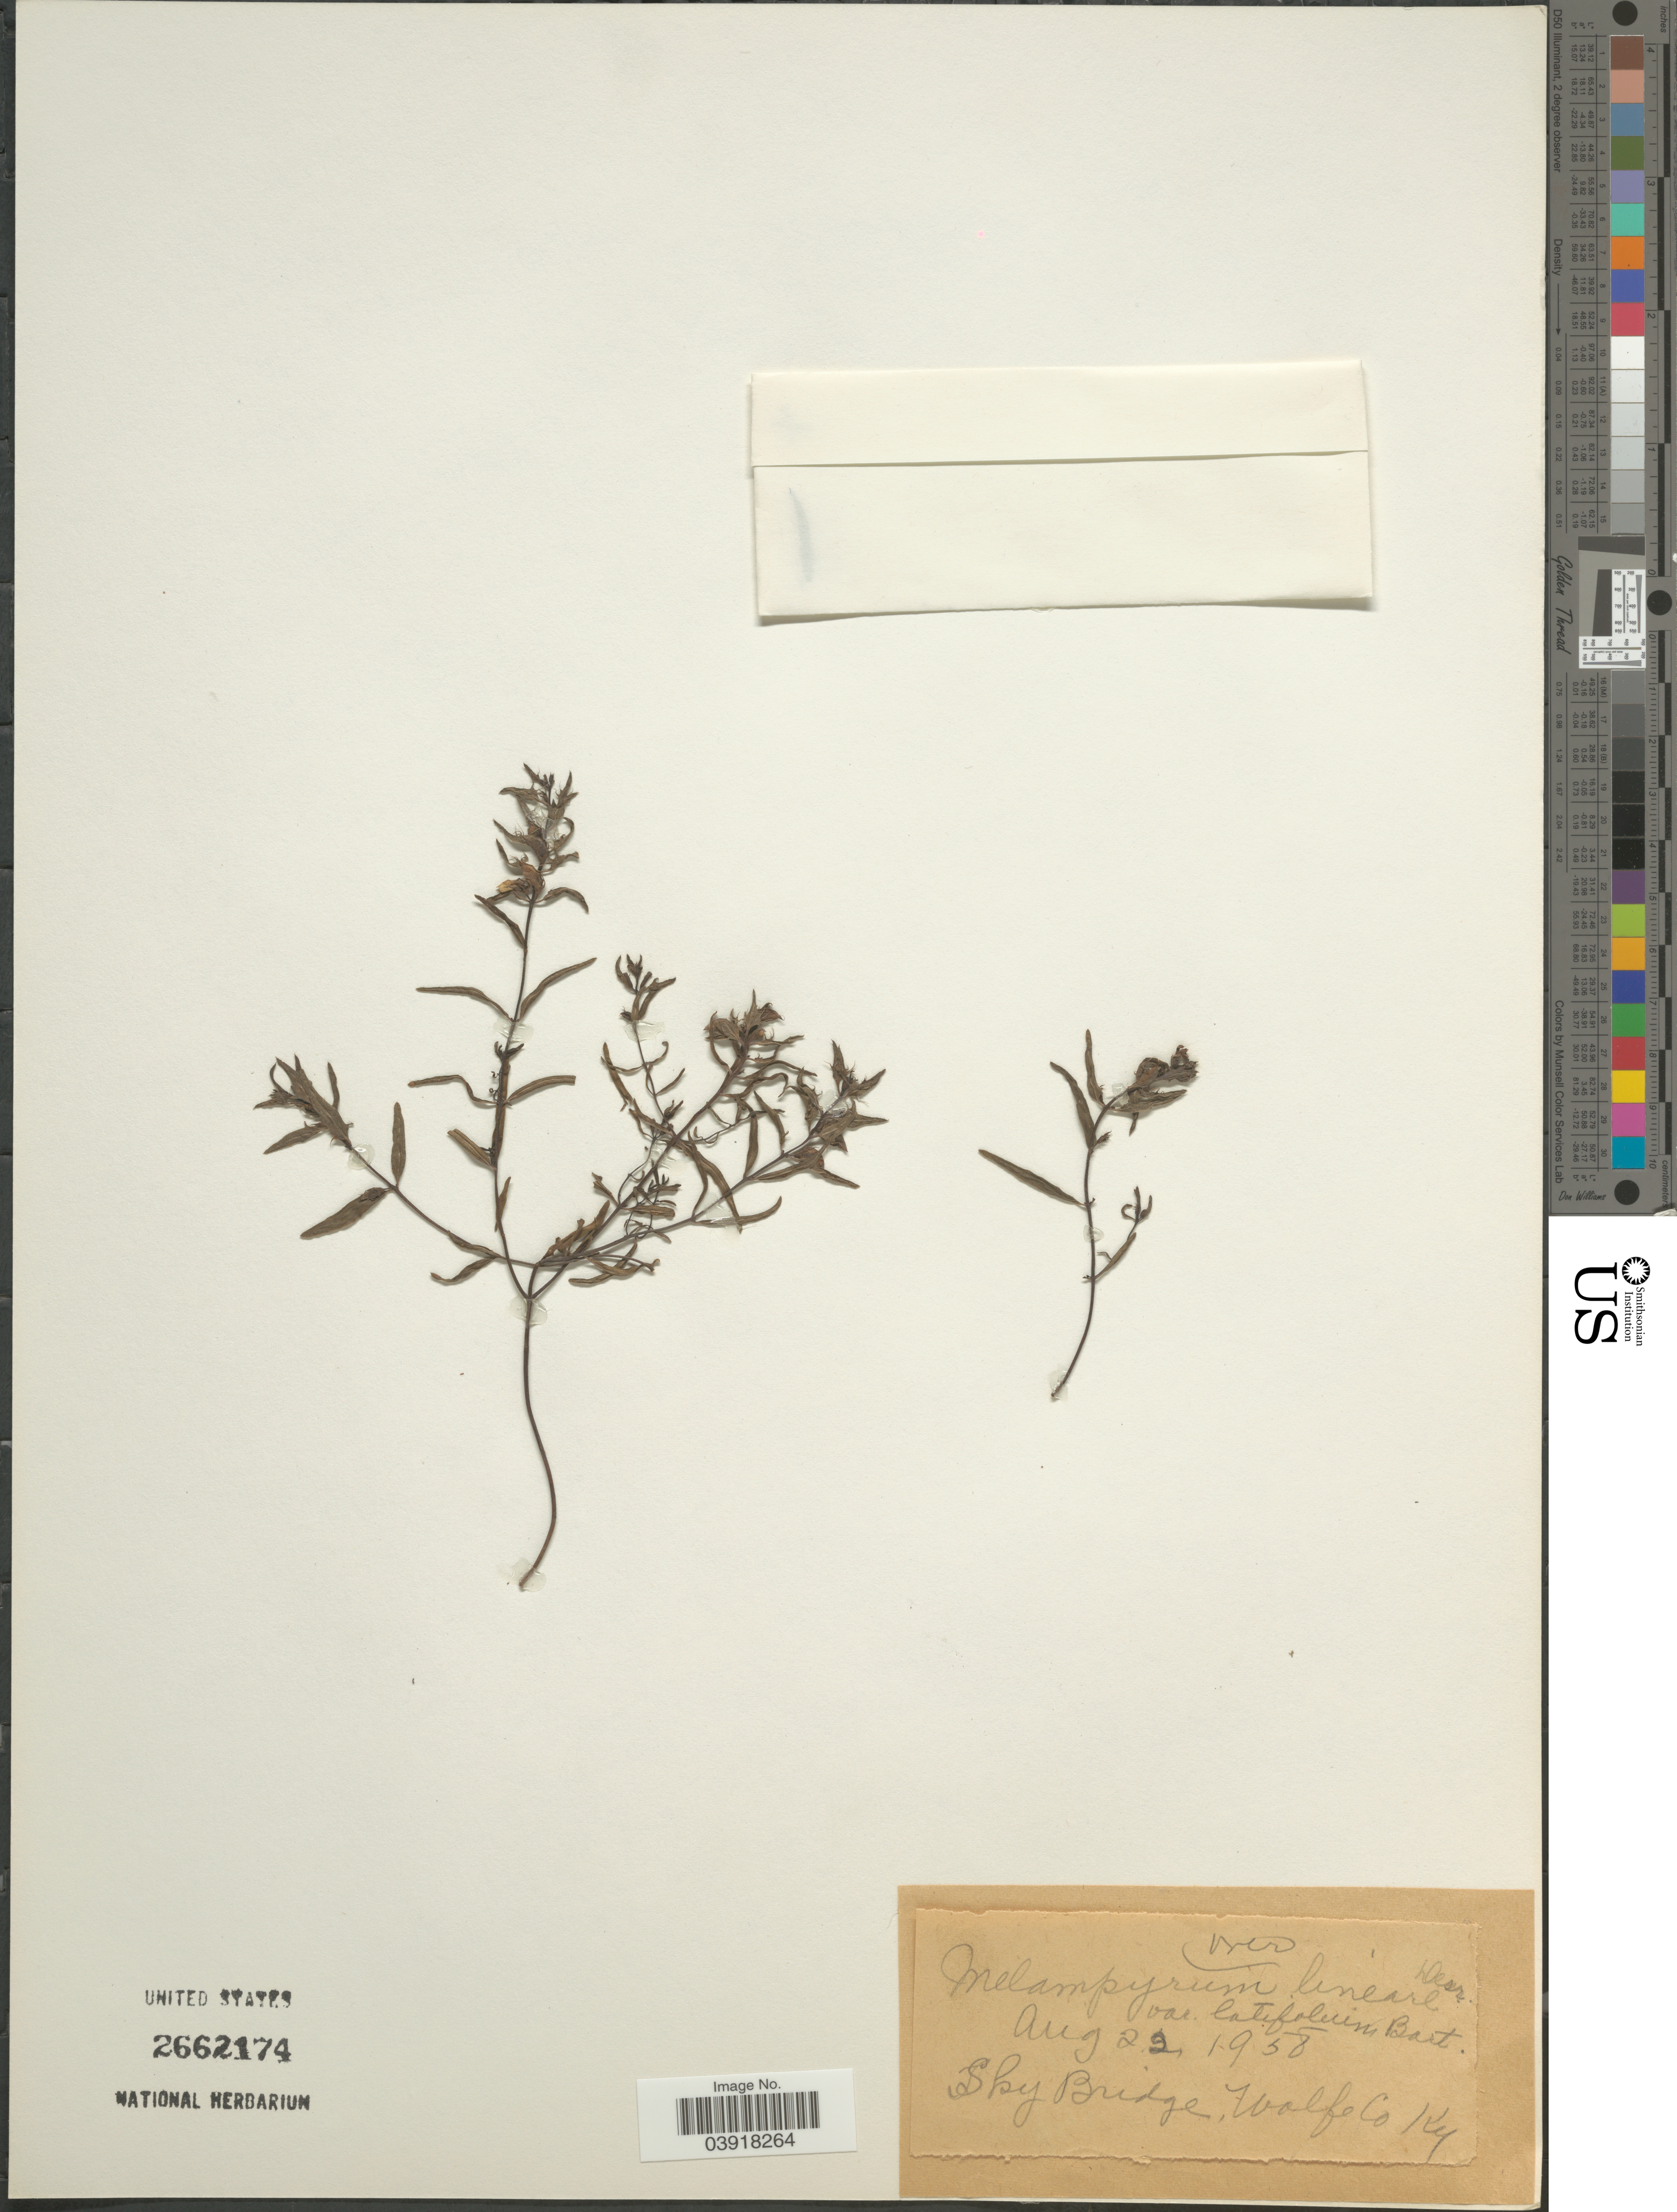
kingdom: Plantae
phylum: Tracheophyta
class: Magnoliopsida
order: Lamiales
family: Orobanchaceae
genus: Melampyrum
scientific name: Melampyrum lineare var. latifolium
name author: (Muhl.) P. Beauv.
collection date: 1958-08-22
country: United States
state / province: Kentucky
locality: Sky Bridge, Wolfe Co.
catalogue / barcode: US 2662174